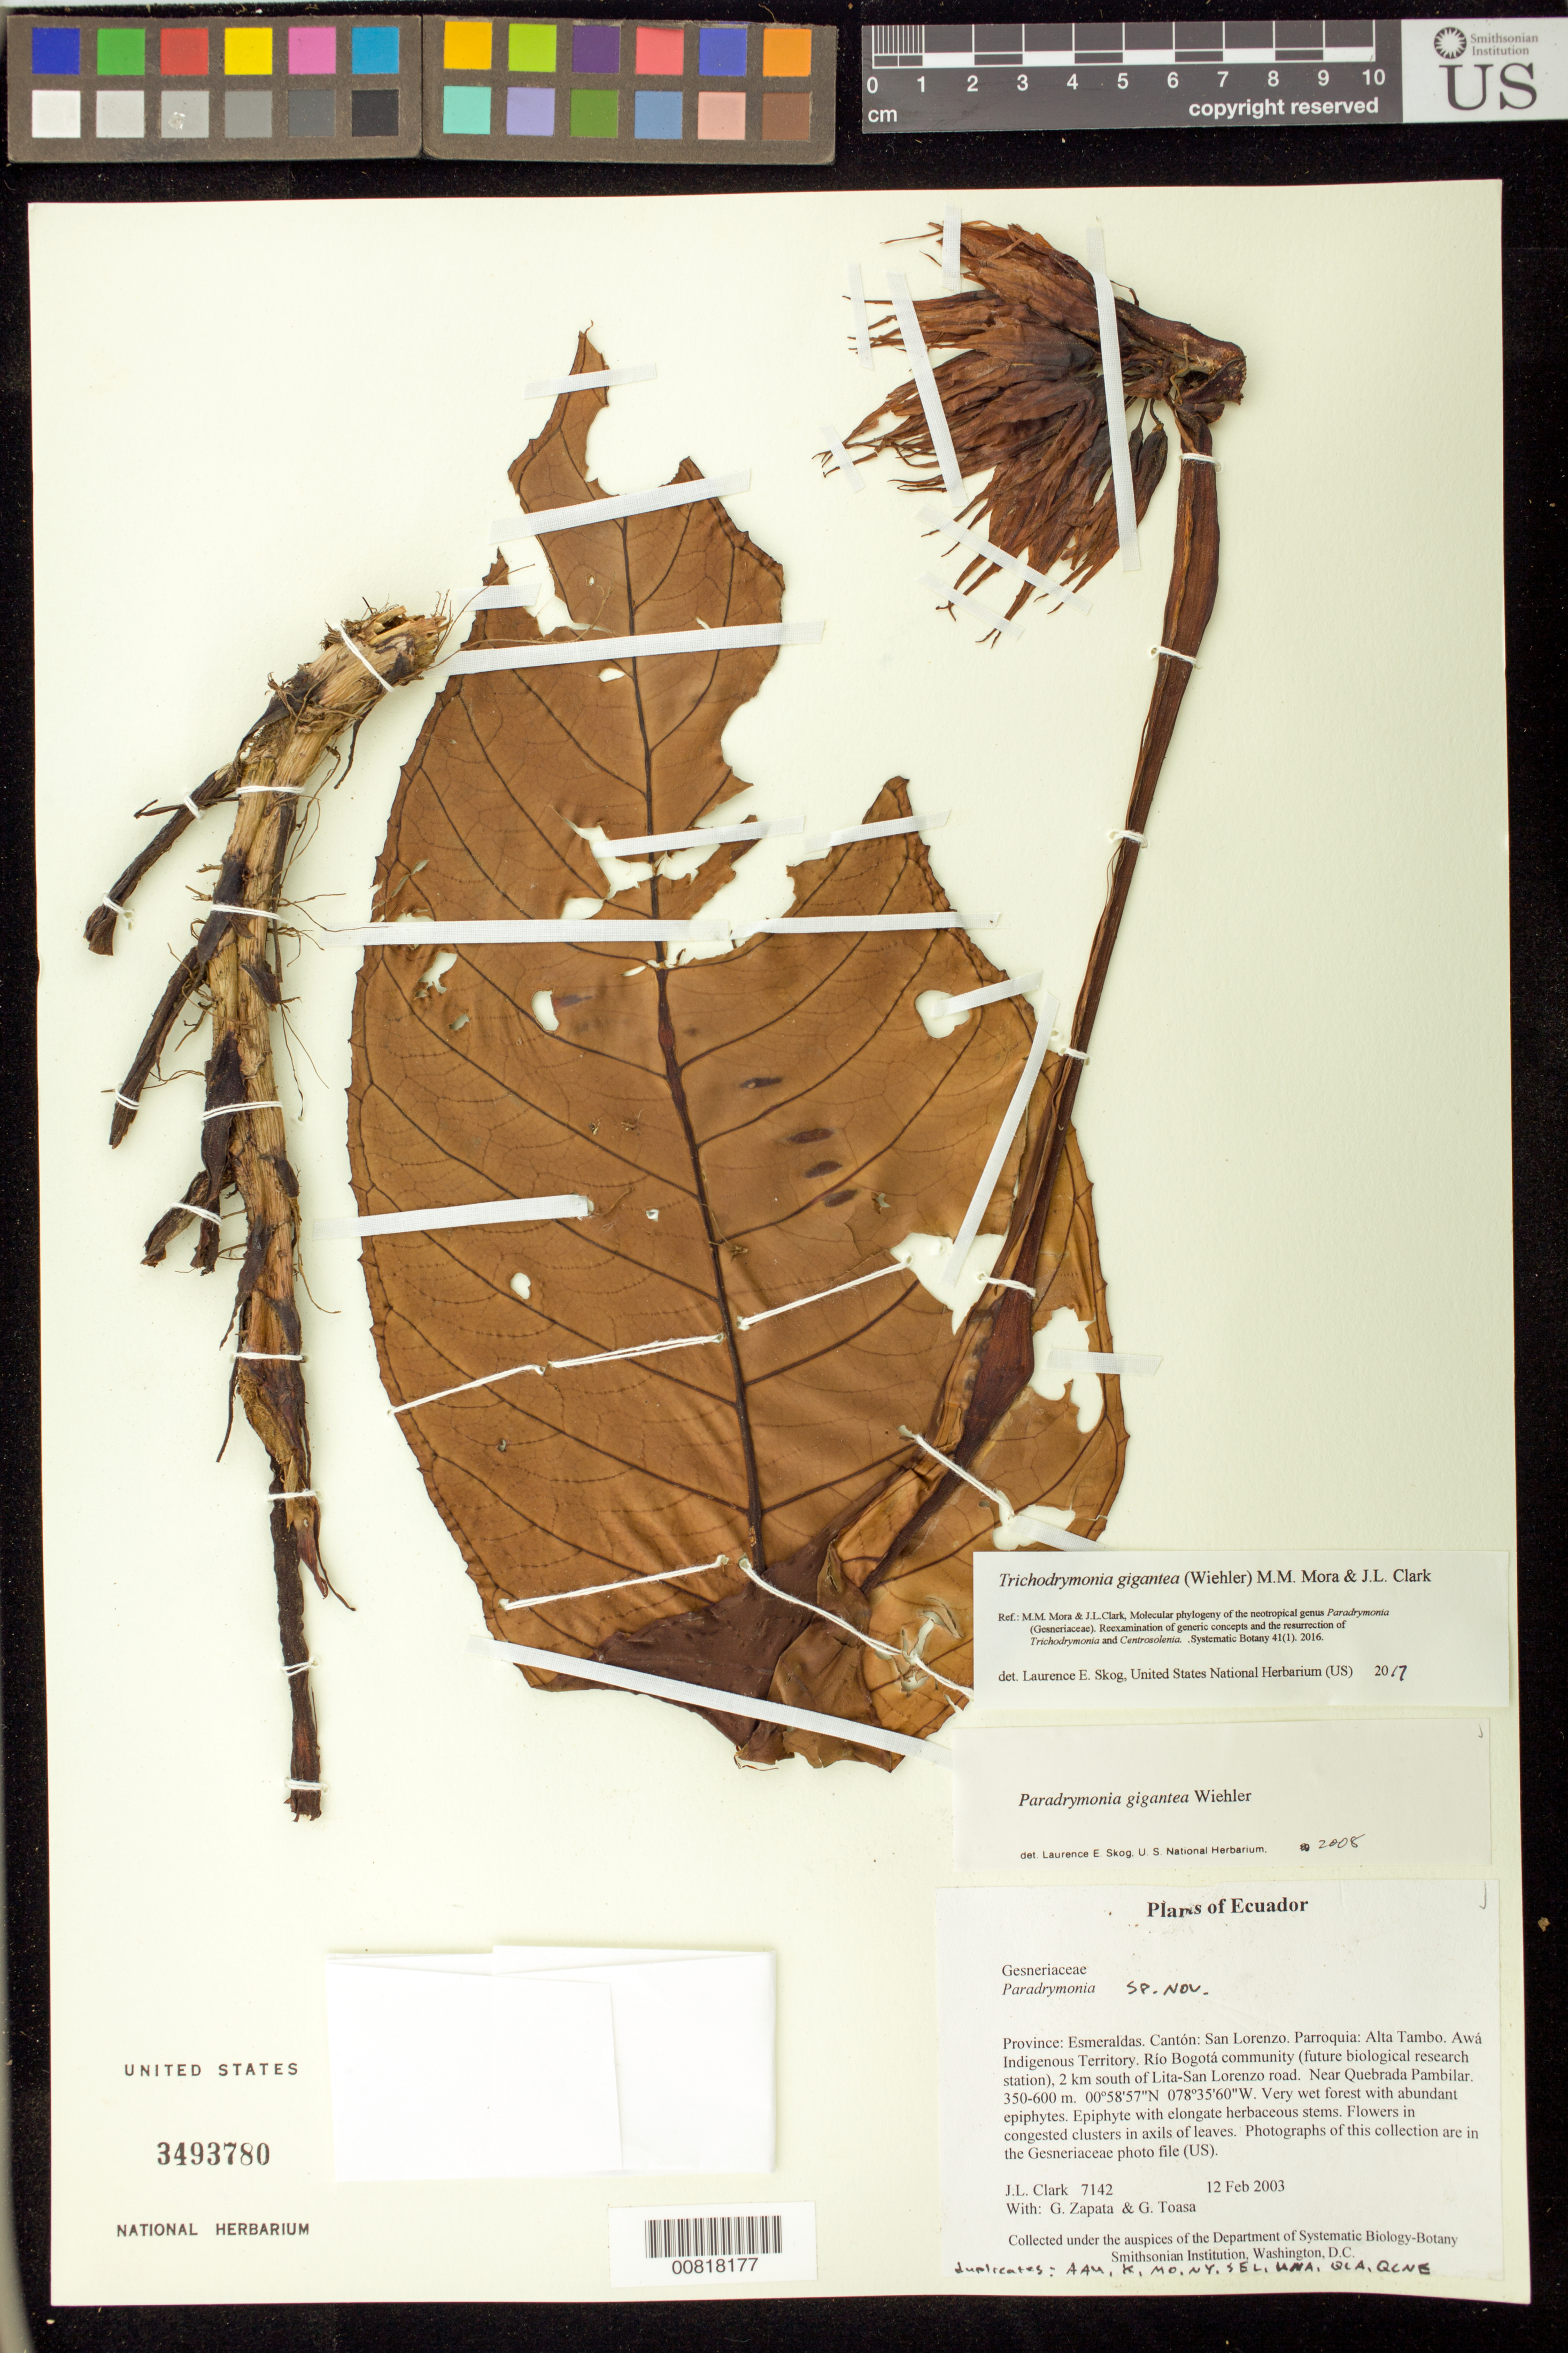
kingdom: Plantae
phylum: Tracheophyta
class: Magnoliopsida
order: Lamiales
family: Gesneriaceae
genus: Trichodrymonia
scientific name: Trichodrymonia gigantea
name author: (Wiehler) M.M. Mora & J.L. Clark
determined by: Skog, Laurence E.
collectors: J. L. Clark, G. Zapata & G. Toasa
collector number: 7142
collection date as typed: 12 Feb 2003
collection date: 2003-02-12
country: Ecuador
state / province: Esmeraldas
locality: San Lorenzo. Parroquia: Alta Tambo. Awá Indigenous Territory. Río Bogotá community (future biological research station), 2 km south of Lita-San Lorenzo road. Near Quebrada Pambilar.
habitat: Very wet forest with abundant epiphytes.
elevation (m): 350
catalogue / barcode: US 3493780